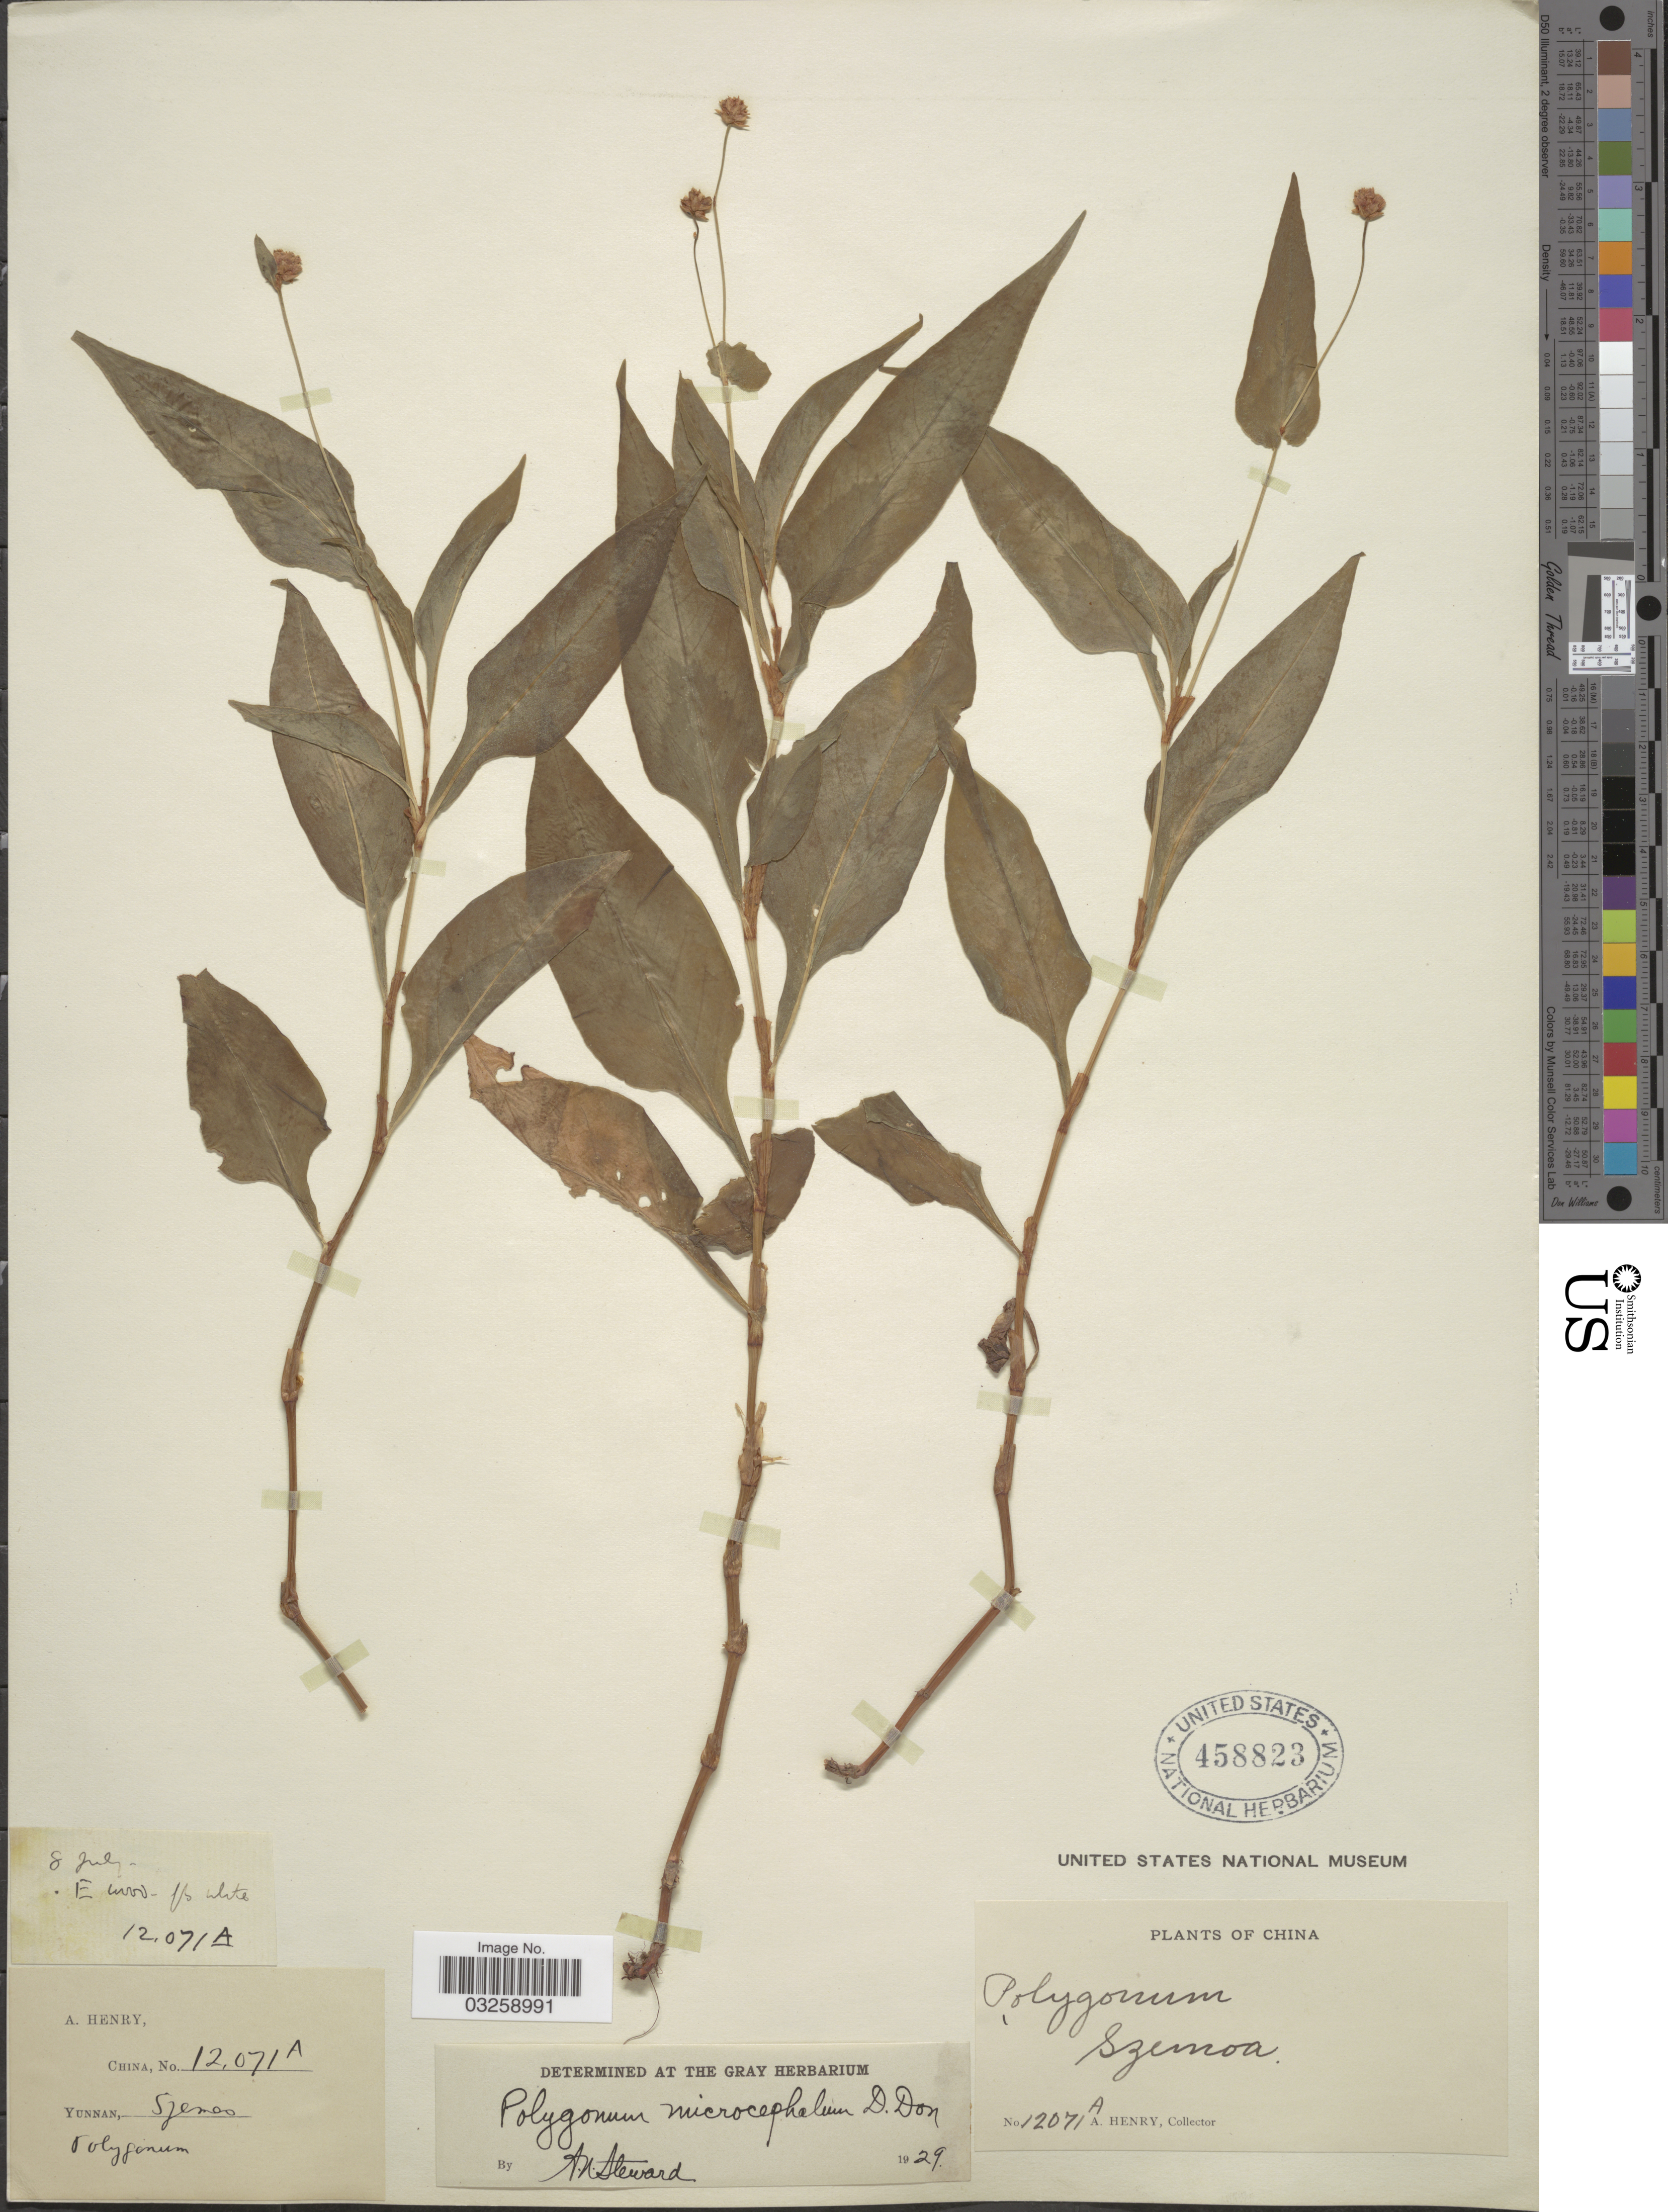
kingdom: Plantae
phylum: Tracheophyta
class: Magnoliopsida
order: Caryophyllales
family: Polygonaceae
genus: Polygonum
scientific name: Polygonum microcephalum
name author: D. Don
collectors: A. Henry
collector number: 12071 A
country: China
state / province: Yunnan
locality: Szemoa.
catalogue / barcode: US 458823